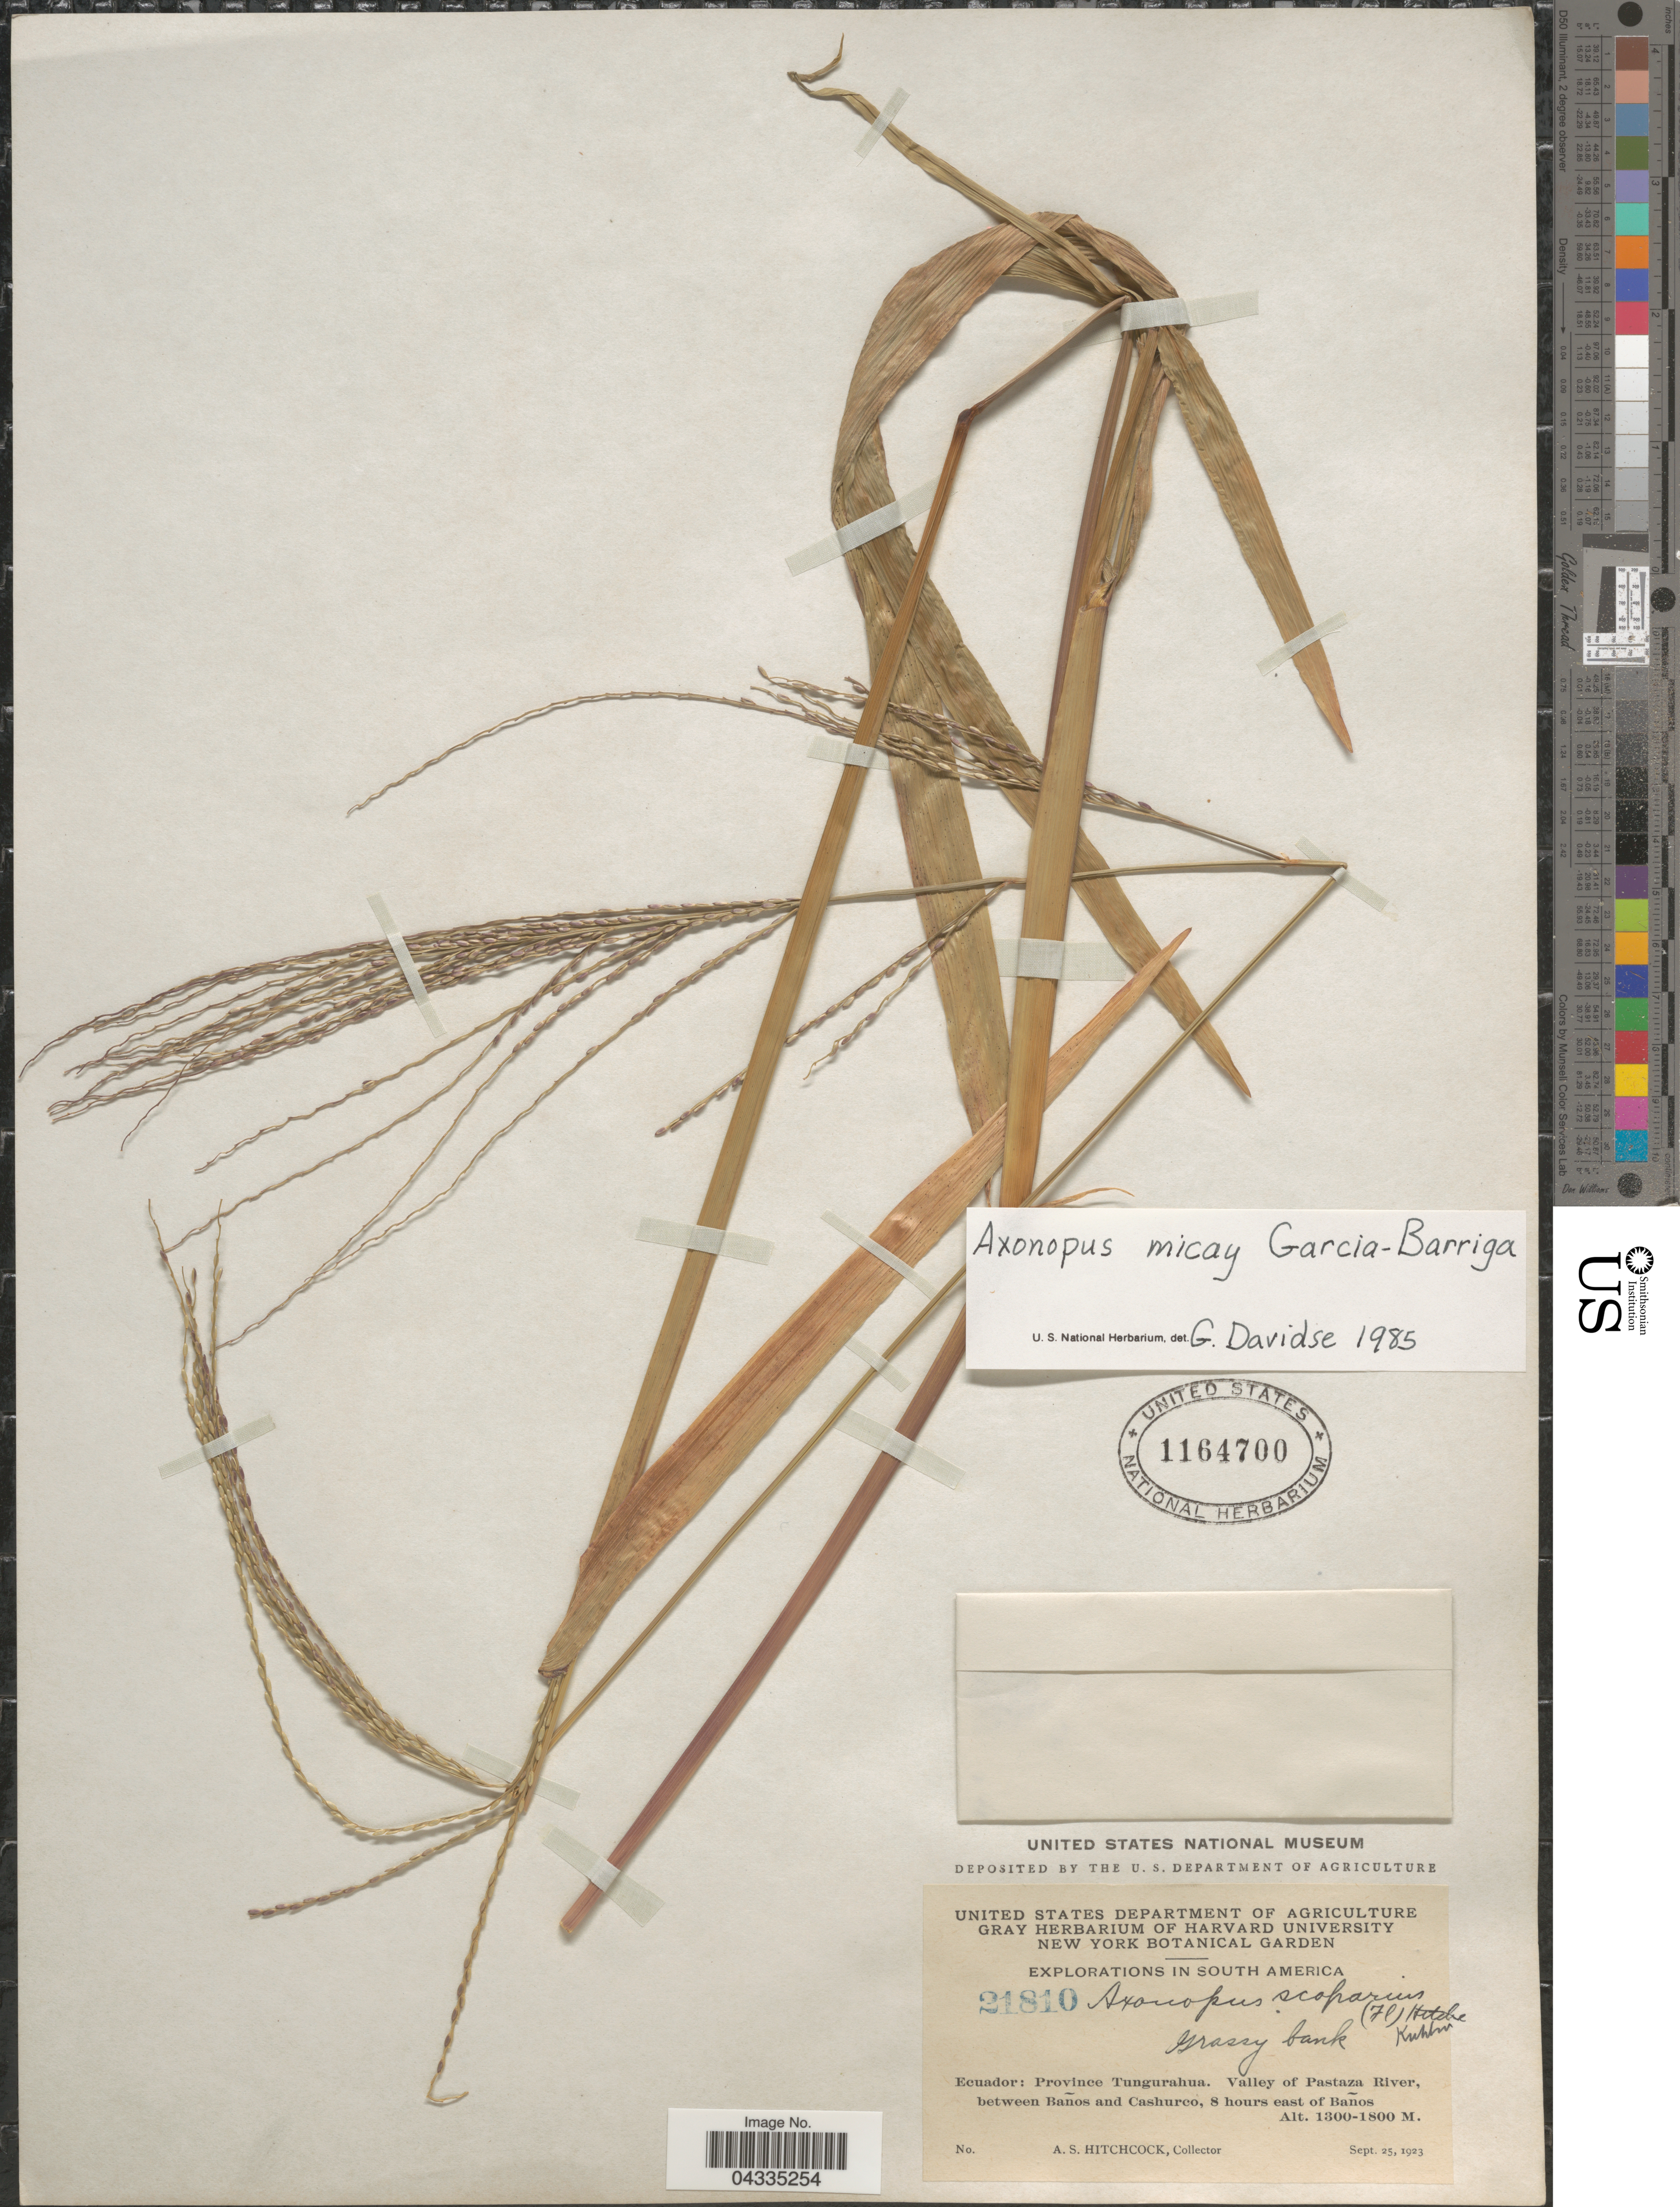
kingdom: Plantae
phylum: Tracheophyta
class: Liliopsida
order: Poales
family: Poaceae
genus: Axonopus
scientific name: Axonopus scoparius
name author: (Flüggé) Kuhlm.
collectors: A. S. Hitchcock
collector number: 21810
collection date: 1923-09-25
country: Ecuador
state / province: Tungurahua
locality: Explorations in South America. Valley of Pastaza River, between Baños and Cashurco, 8 hours east of Baños.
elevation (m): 1300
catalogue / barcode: US 1164700